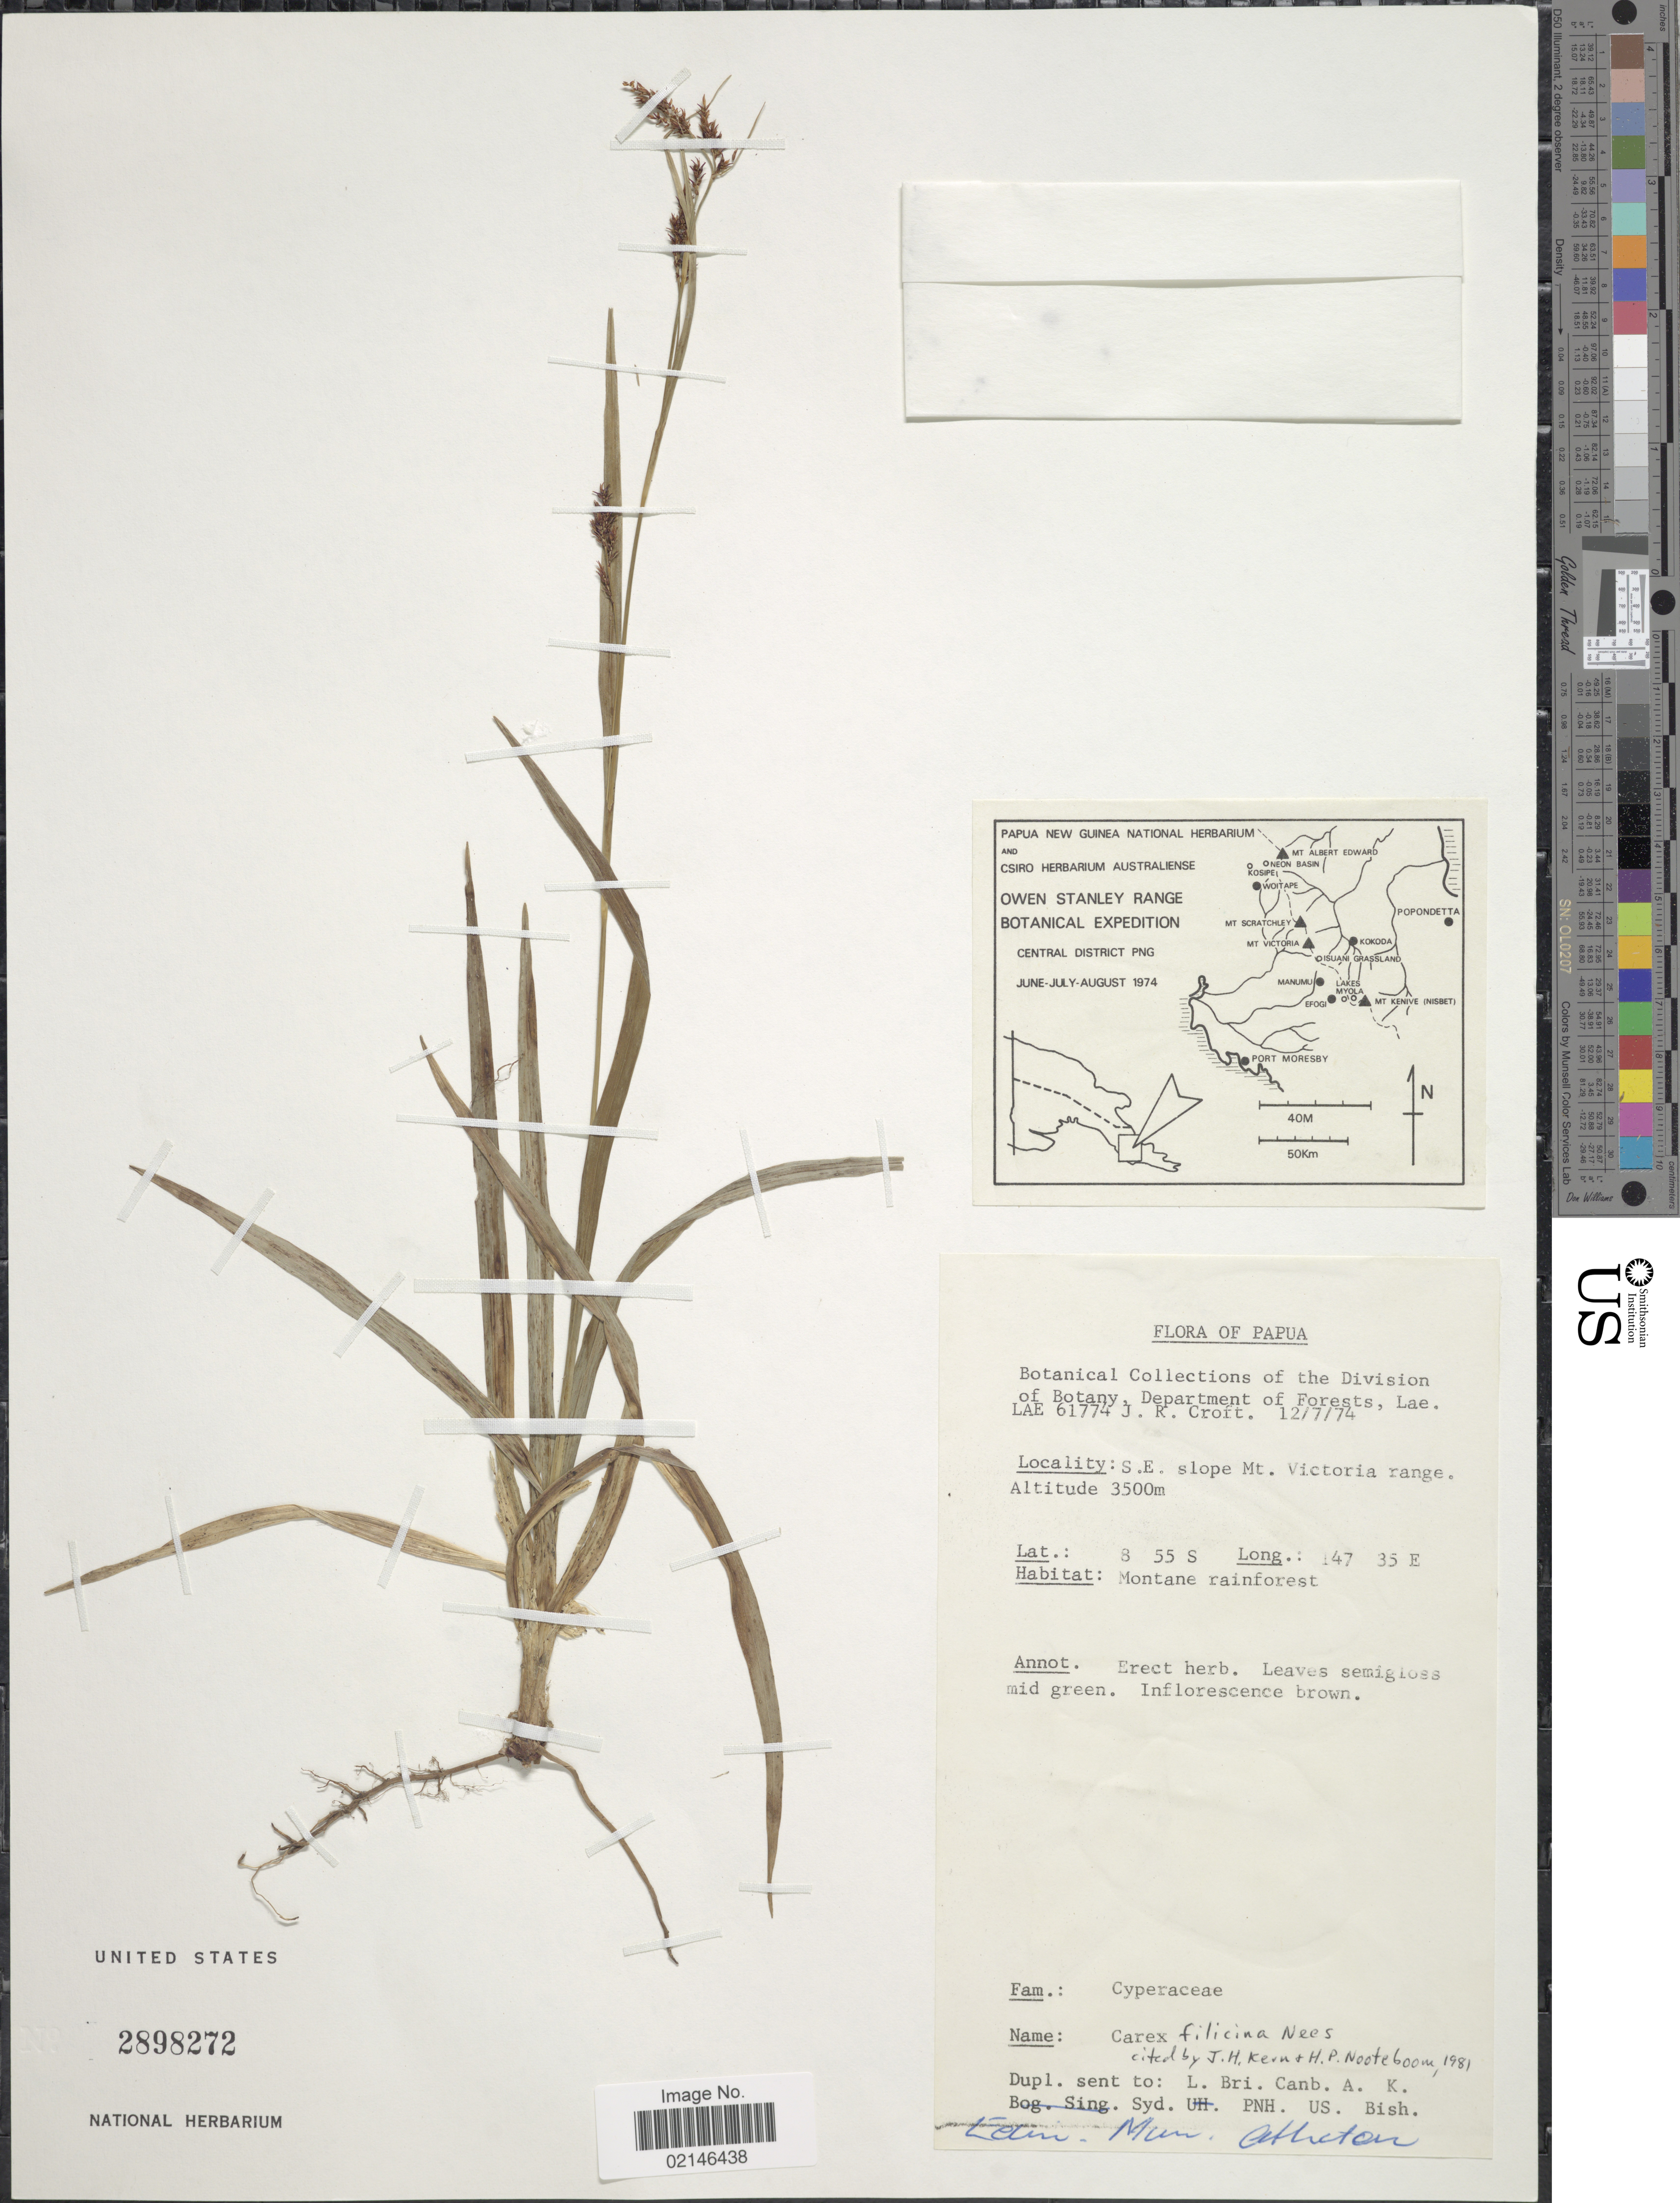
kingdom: Plantae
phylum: Tracheophyta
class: Liliopsida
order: Poales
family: Cyperaceae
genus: Carex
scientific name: Carex filicina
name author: Nees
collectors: J. R. Croft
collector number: LAE61774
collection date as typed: Transcribed d/m/y: 12/7/74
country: Papua New Guinea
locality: Papua, S.E. slope mt. Victoria range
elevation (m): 3500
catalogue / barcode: US 2898272